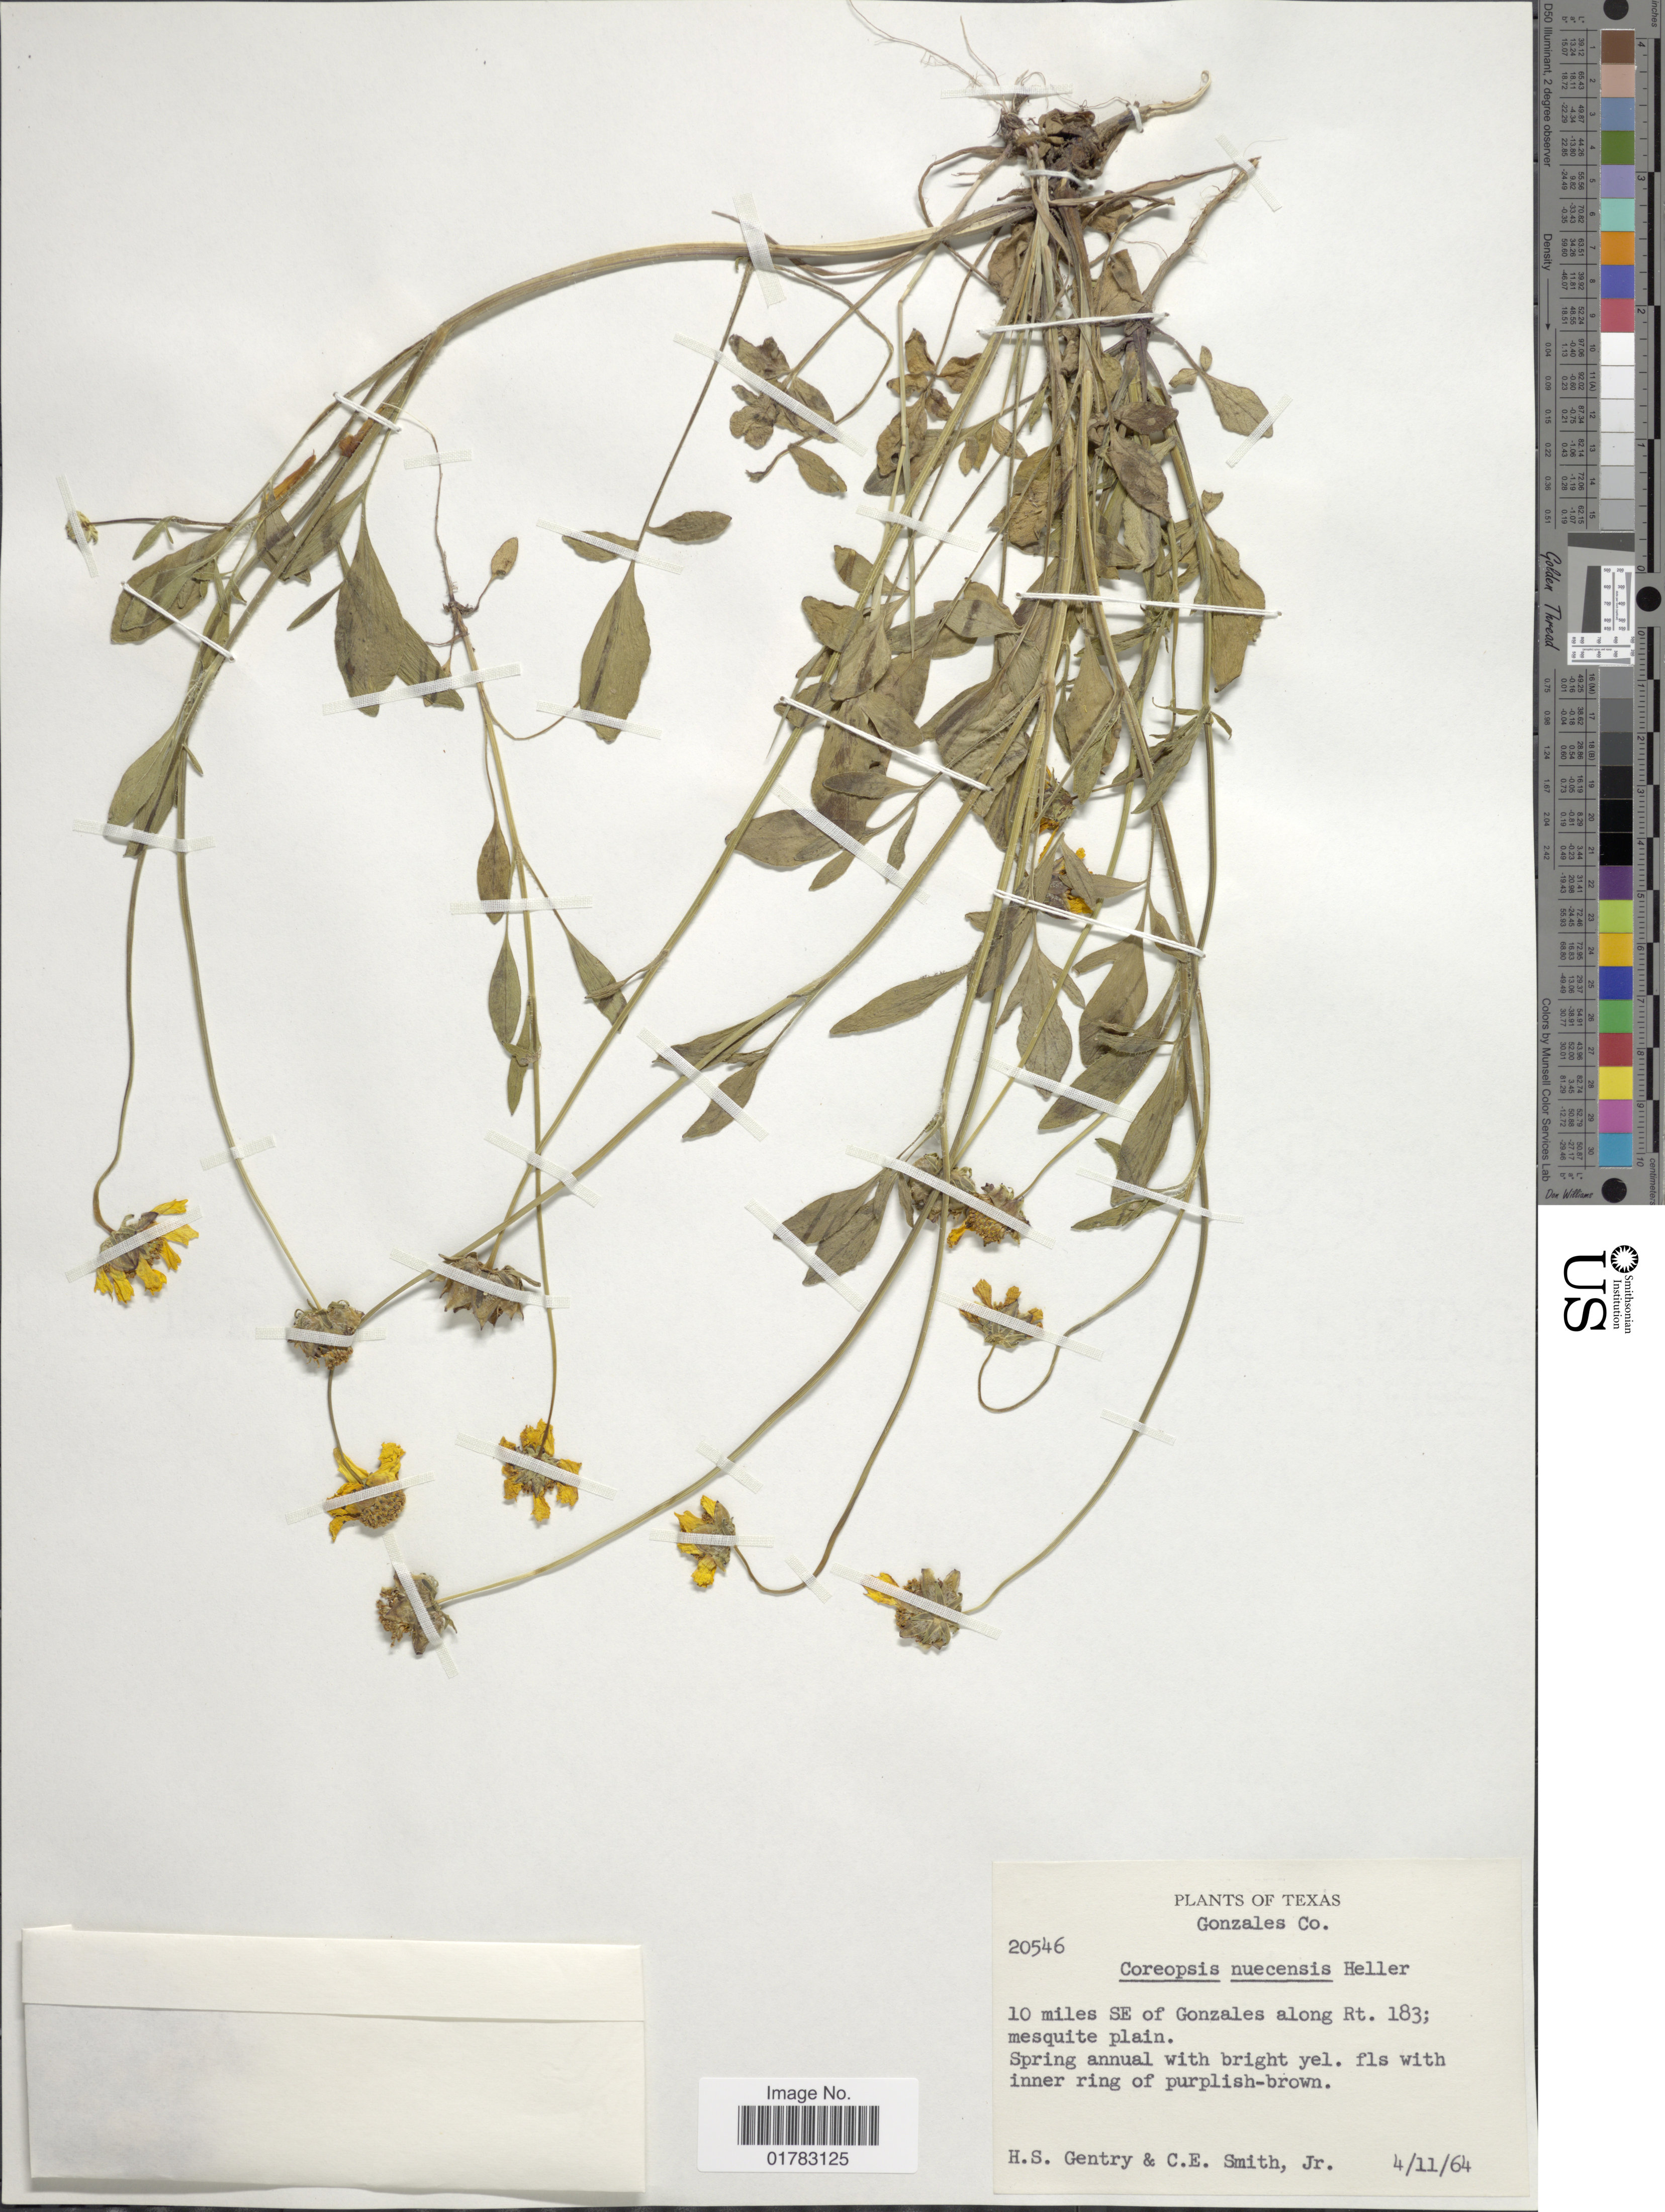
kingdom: Plantae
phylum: Tracheophyta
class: Magnoliopsida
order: Asterales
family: Asteraceae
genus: Coreopsis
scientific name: Coreopsis nuecensis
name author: A. Heller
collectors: H. S. Gentry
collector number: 20546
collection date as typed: Transcribed d/m/y: 11/4/64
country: United States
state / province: Texas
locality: Gonzales Co., 10 miles SE of Gonzales along Rt. 183; mesquite plain